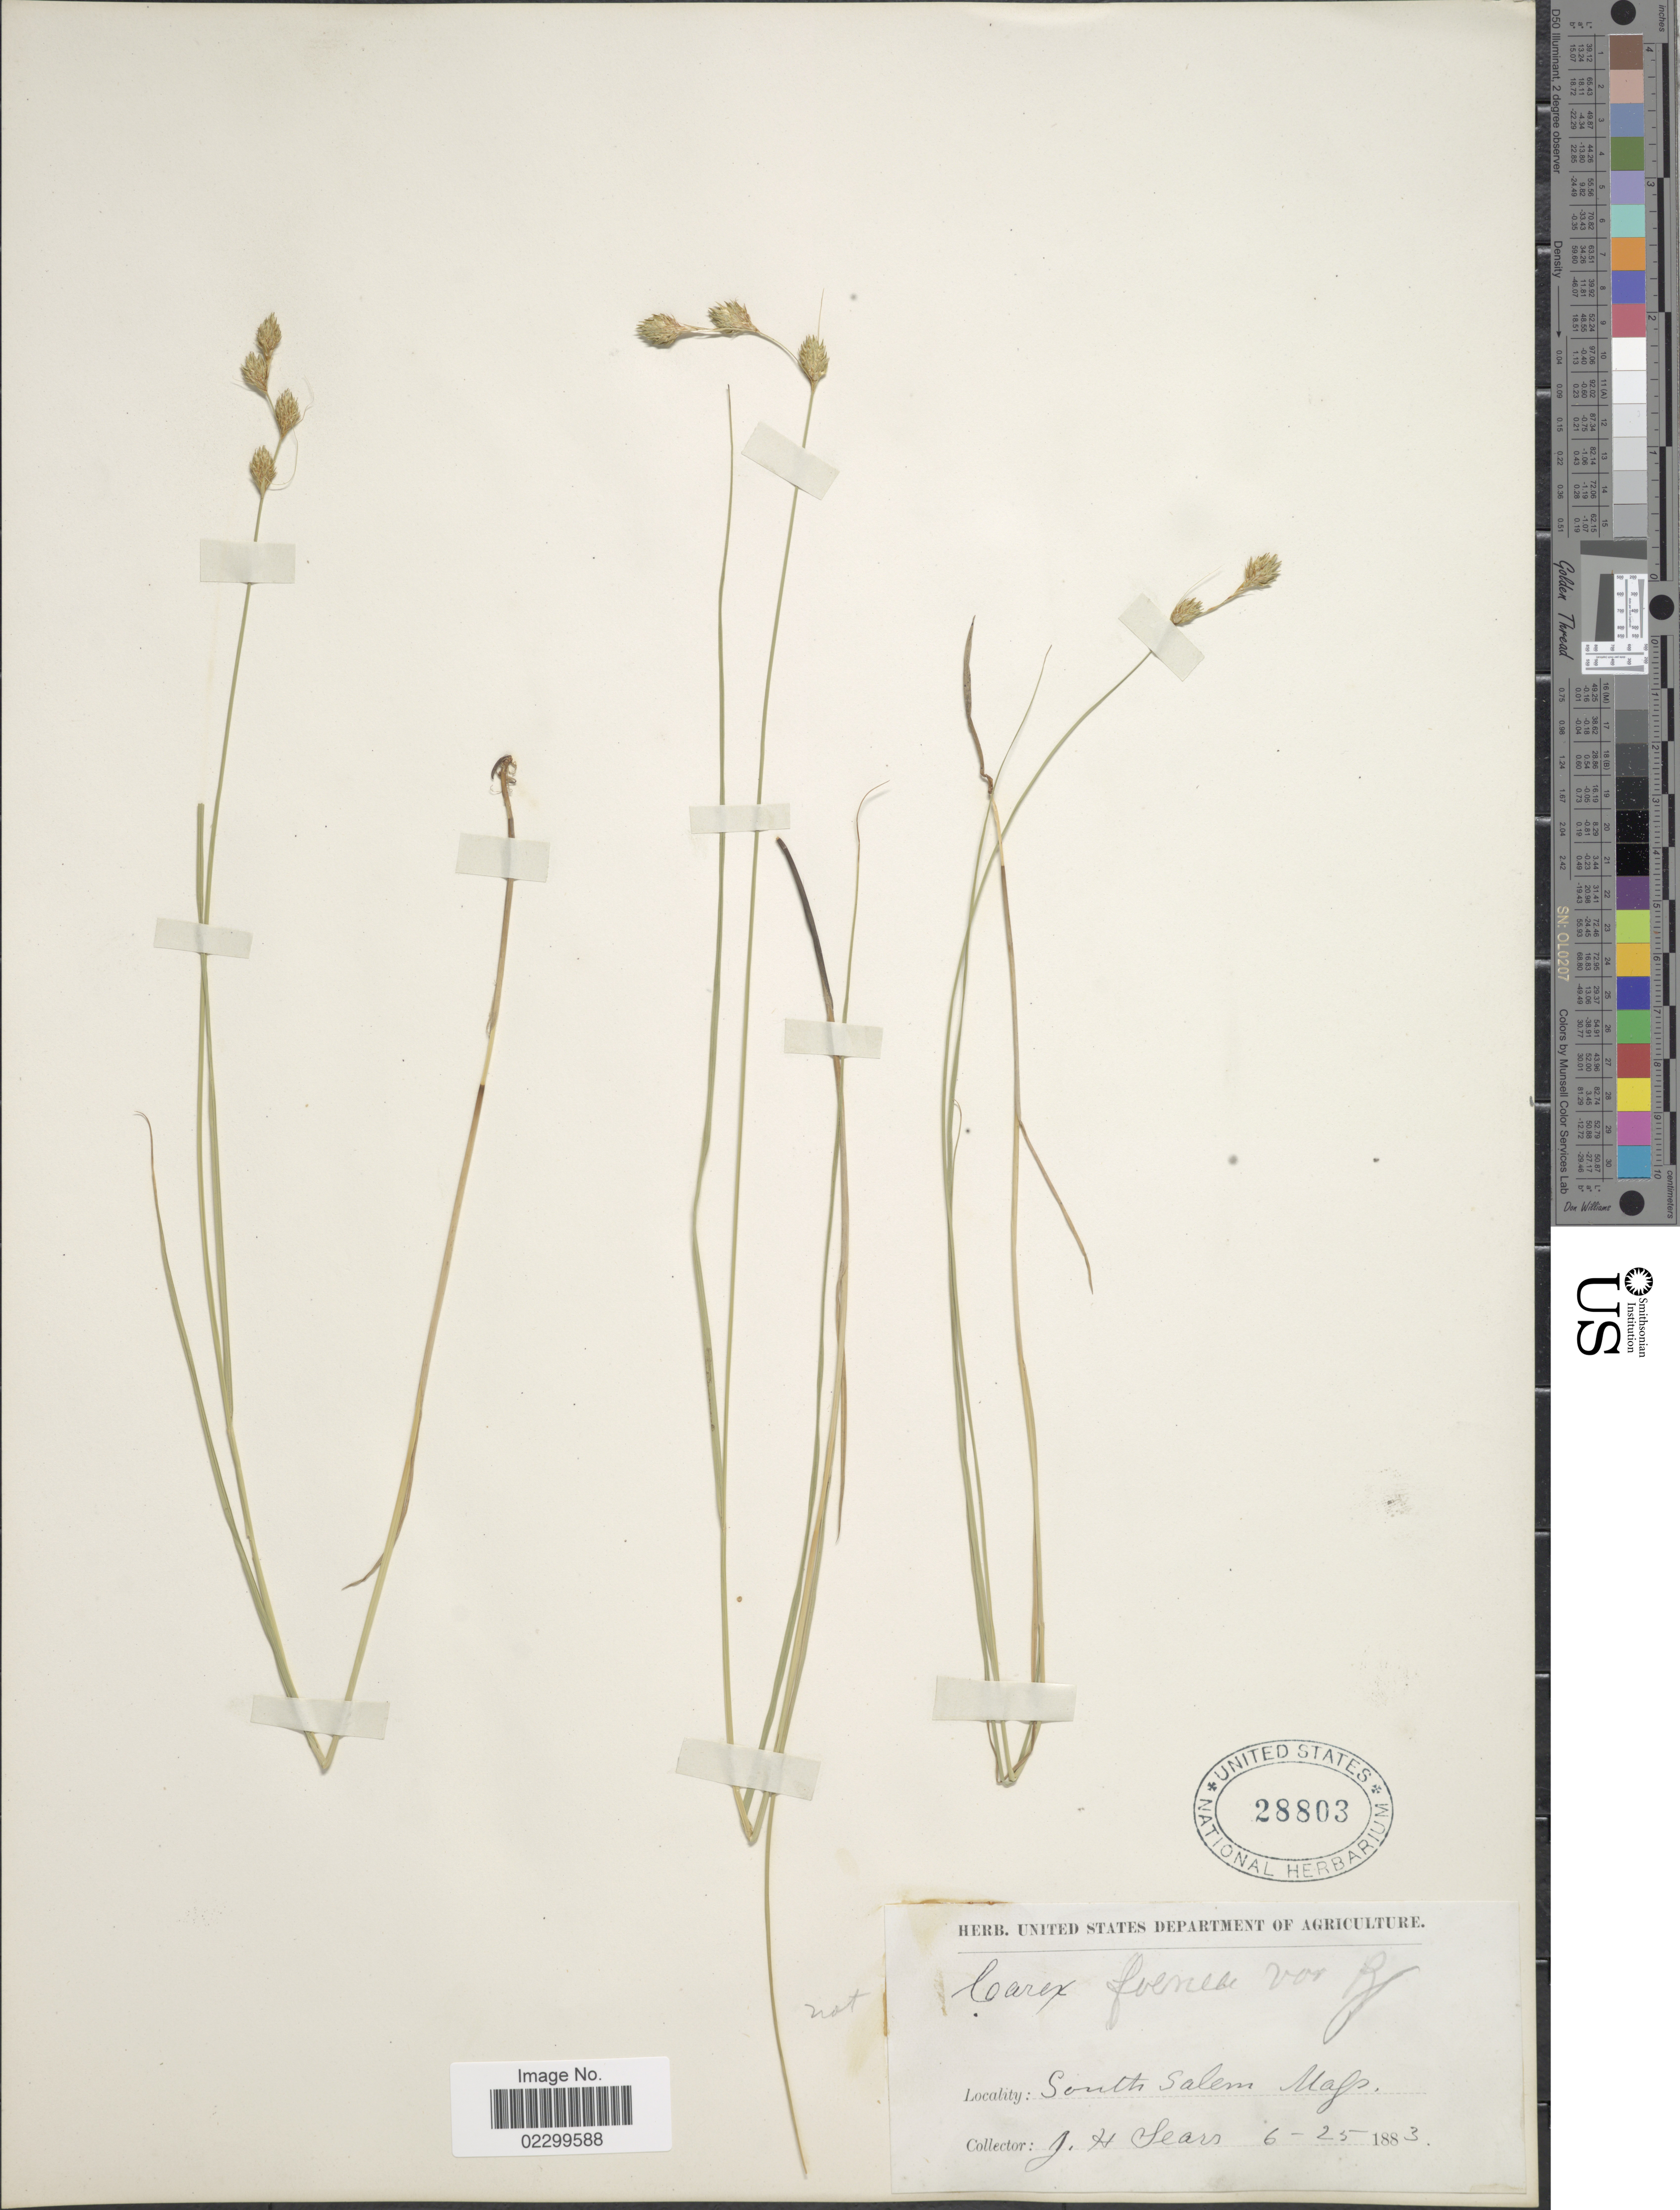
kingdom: Plantae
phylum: Tracheophyta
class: Liliopsida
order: Poales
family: Cyperaceae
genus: Carex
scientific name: Carex sp.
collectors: J. Sears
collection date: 1883-06-25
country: United States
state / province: Massachusetts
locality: South Salem.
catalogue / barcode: US 28803